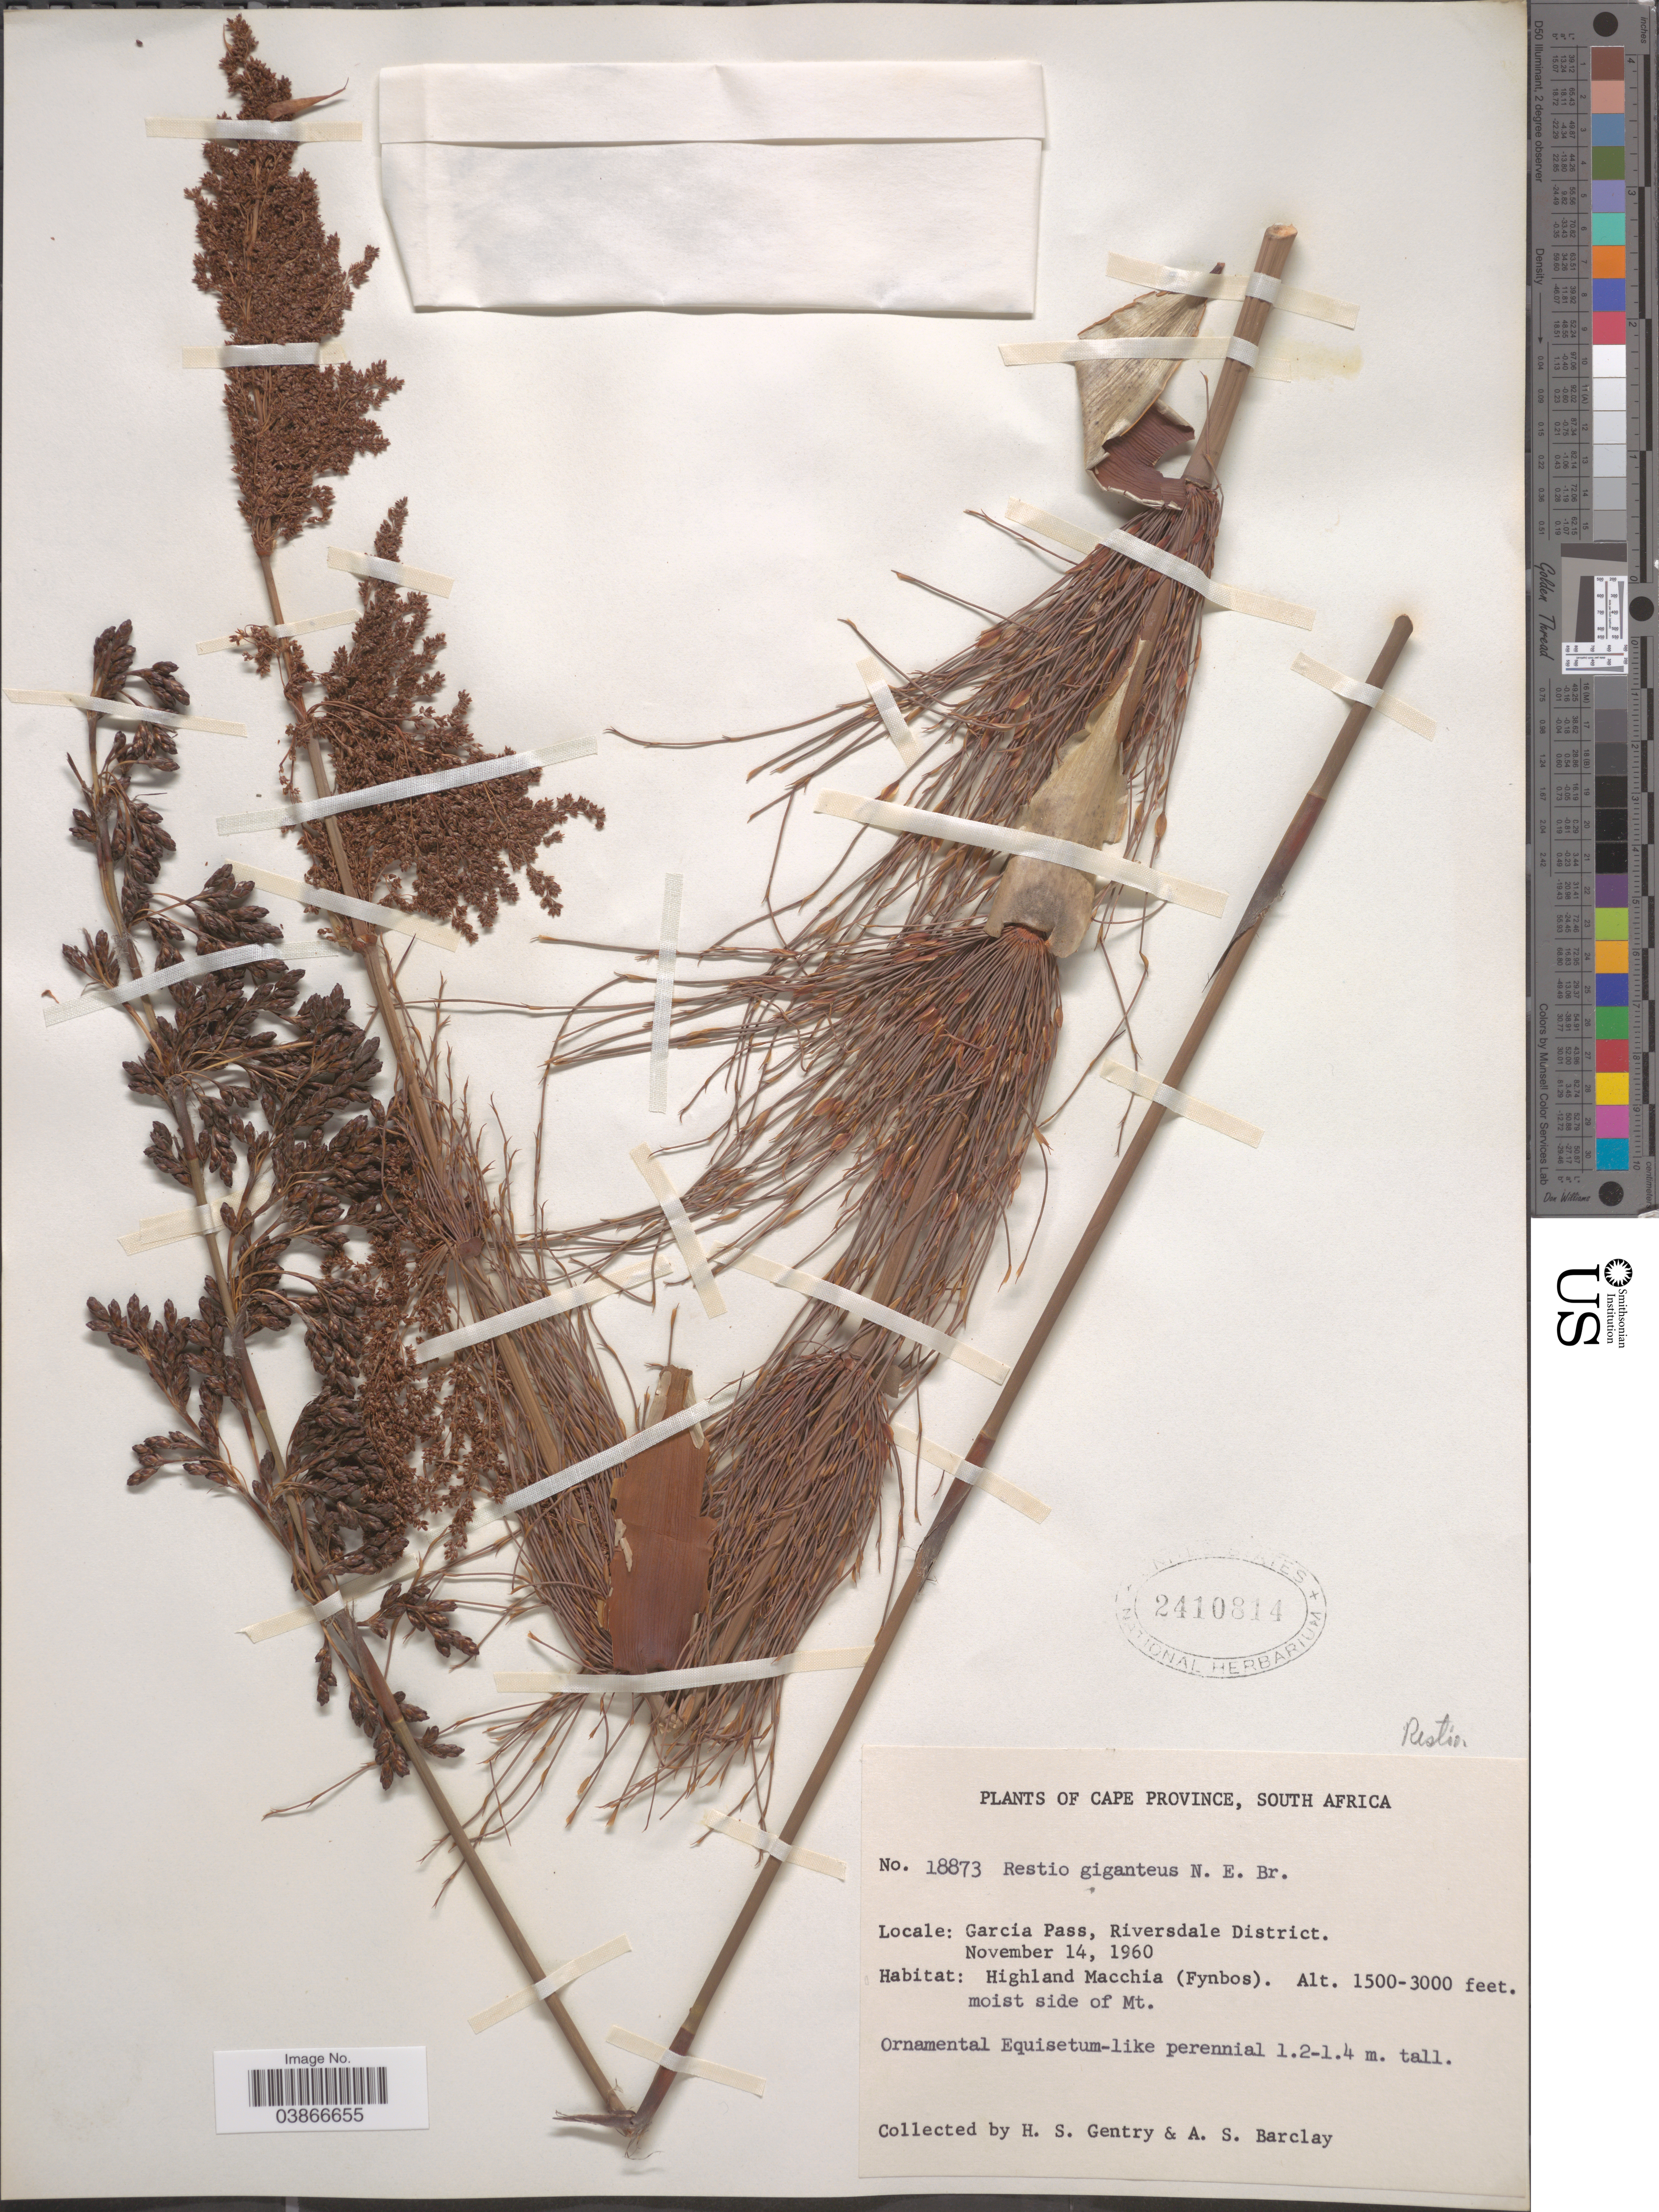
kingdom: Plantae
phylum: Tracheophyta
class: Liliopsida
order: Poales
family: Restionaceae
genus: Rhodocoma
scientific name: Rhodocoma gigantea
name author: (Kunth) H.P. Linder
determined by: Strong, Mark T., (BOT), Smithsonian Institution - National Museum of Natural History (UNITED STATES)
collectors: H. S. Gentry & A. S. Barclay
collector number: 18873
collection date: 1960-11-14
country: South Africa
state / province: Western Cape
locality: Garcia Pass, Riversdale District.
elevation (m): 457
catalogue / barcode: US 2410814